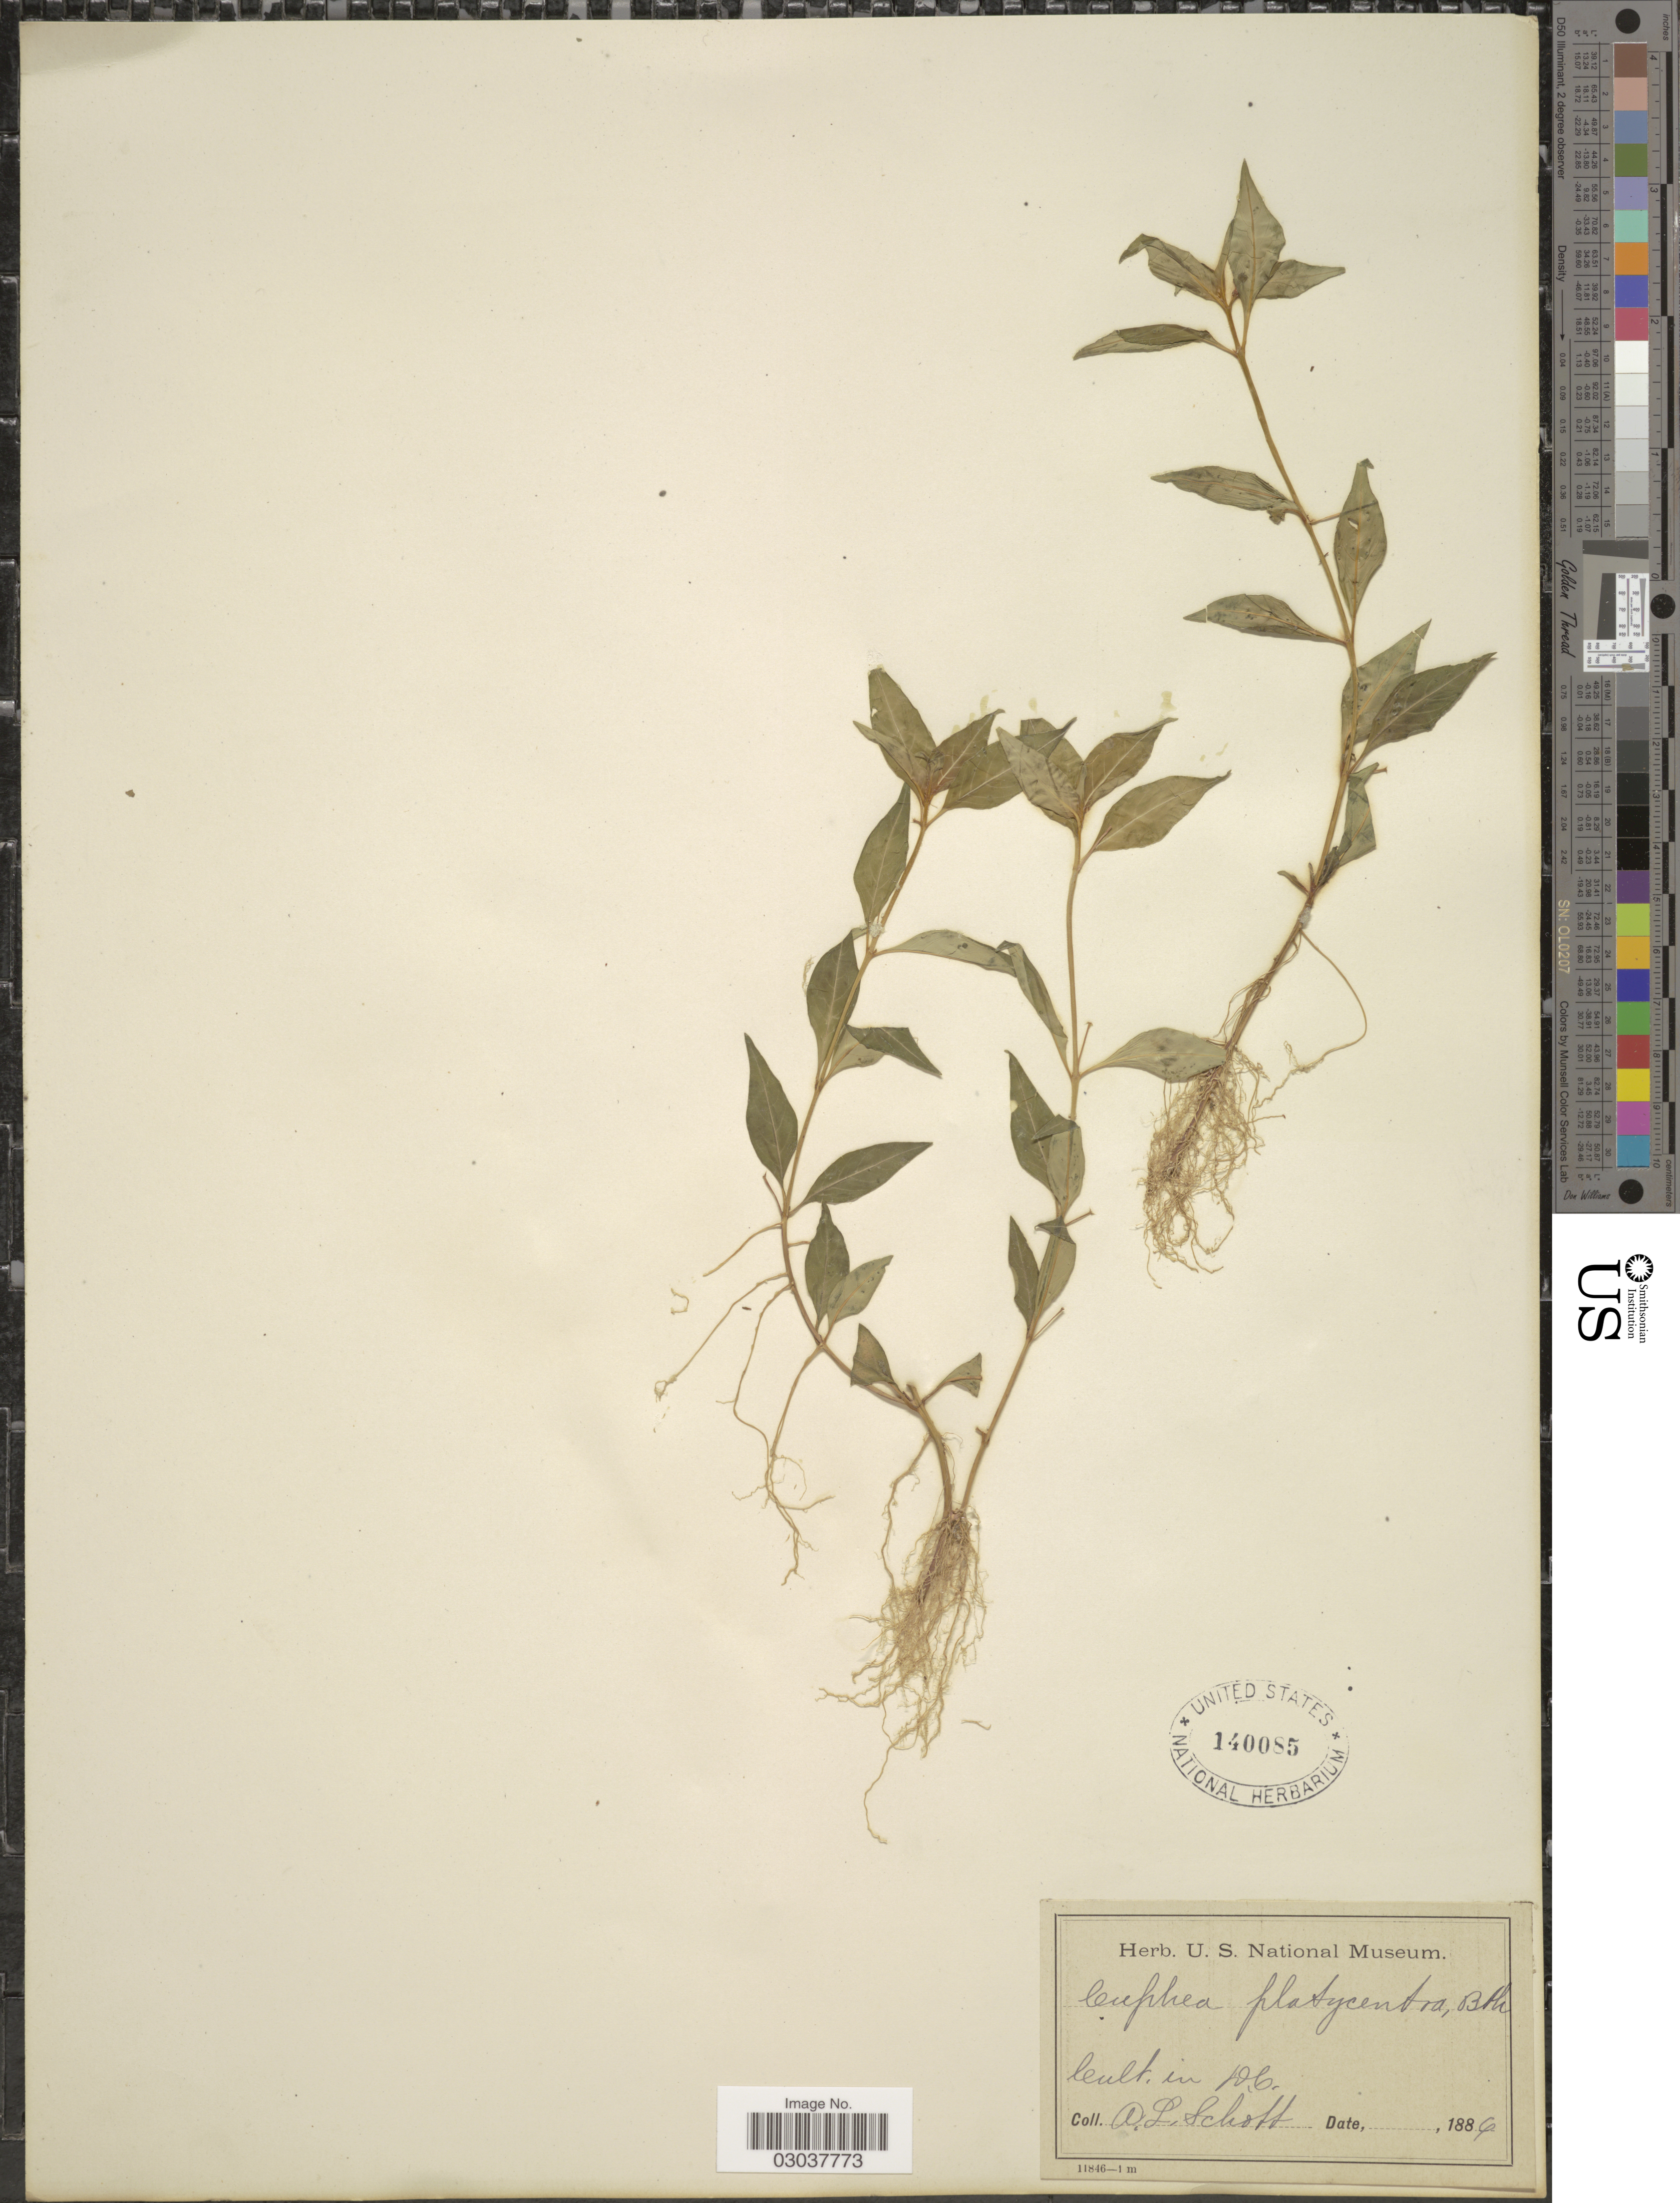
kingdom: Plantae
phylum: Tracheophyta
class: Magnoliopsida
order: Myrtales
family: Lythraceae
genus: Cuphea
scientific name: Cuphea platycentra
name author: Lem.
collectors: A. L. Schott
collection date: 1886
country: United States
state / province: District of Columbia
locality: Cult. in D.C.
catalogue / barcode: US 140085